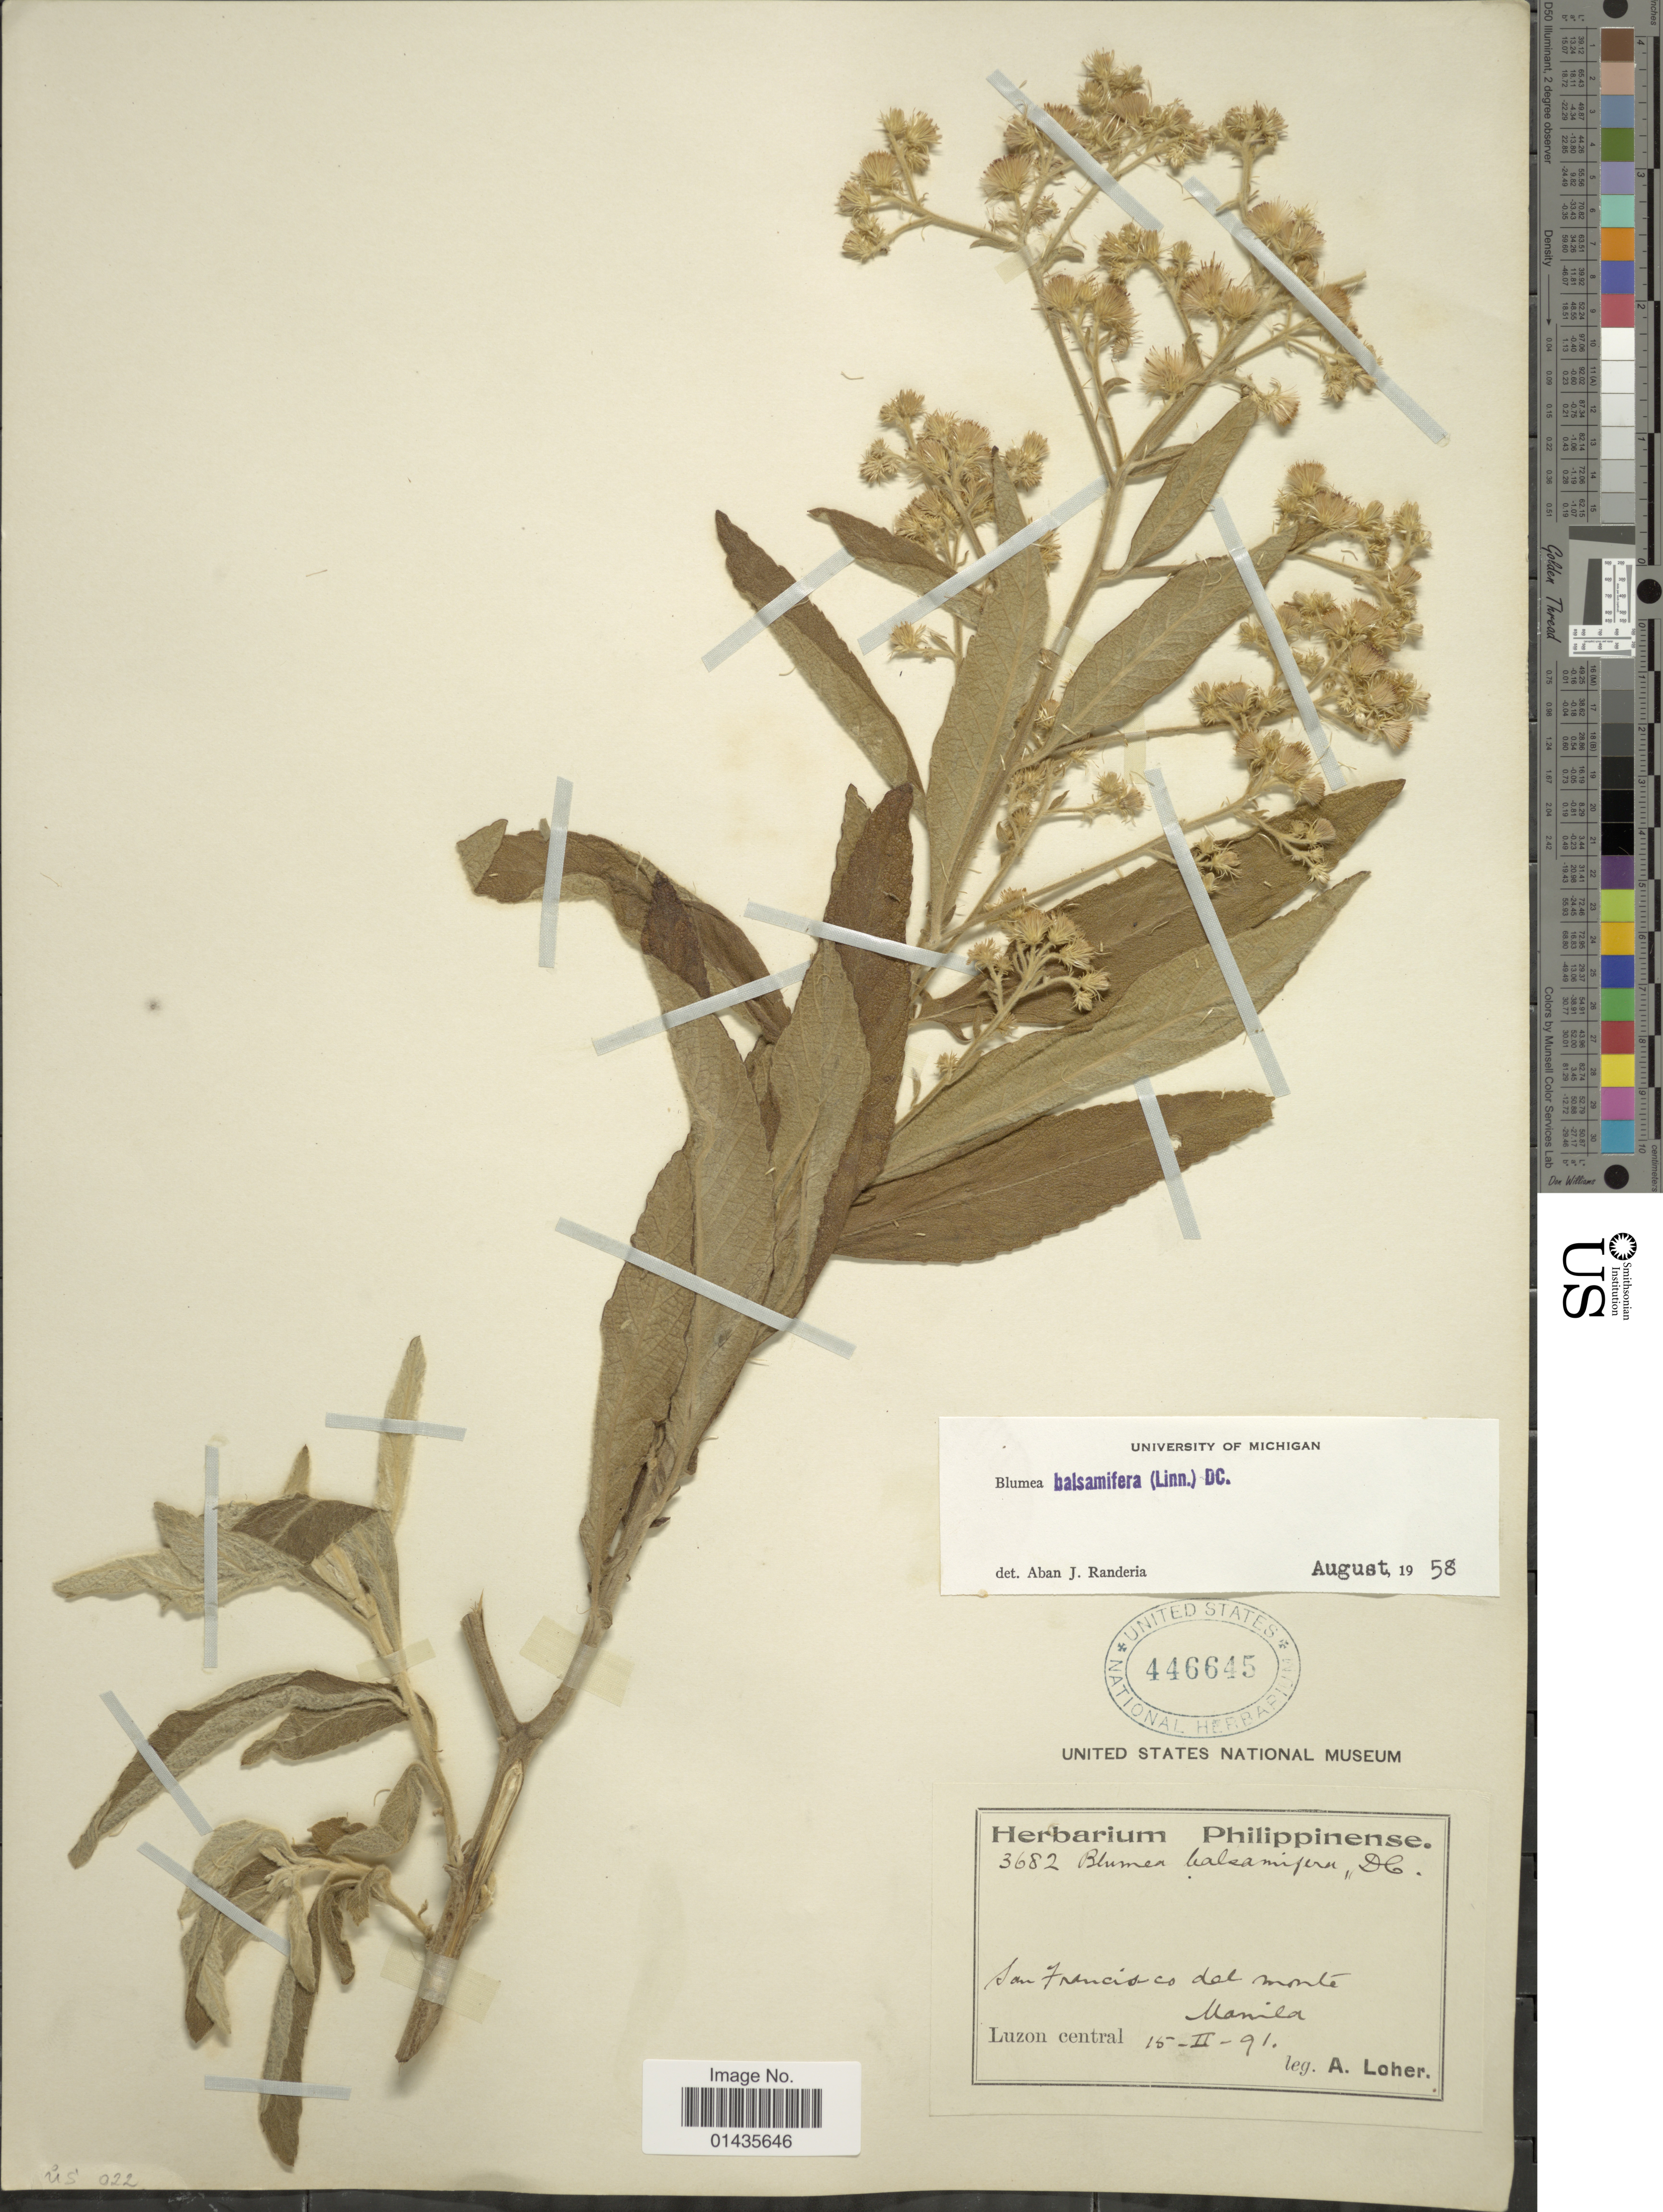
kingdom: Plantae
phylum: Tracheophyta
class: Magnoliopsida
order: Asterales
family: Asteraceae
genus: Blumea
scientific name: Blumea balsamifera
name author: (L.) DC.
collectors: A. Loher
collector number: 3682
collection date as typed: Transcribed d/m/y: 15/2/91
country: Philippines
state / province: Central Luzon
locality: San Francisco del Monte, Manila, Luzon Central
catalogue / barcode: US 446645